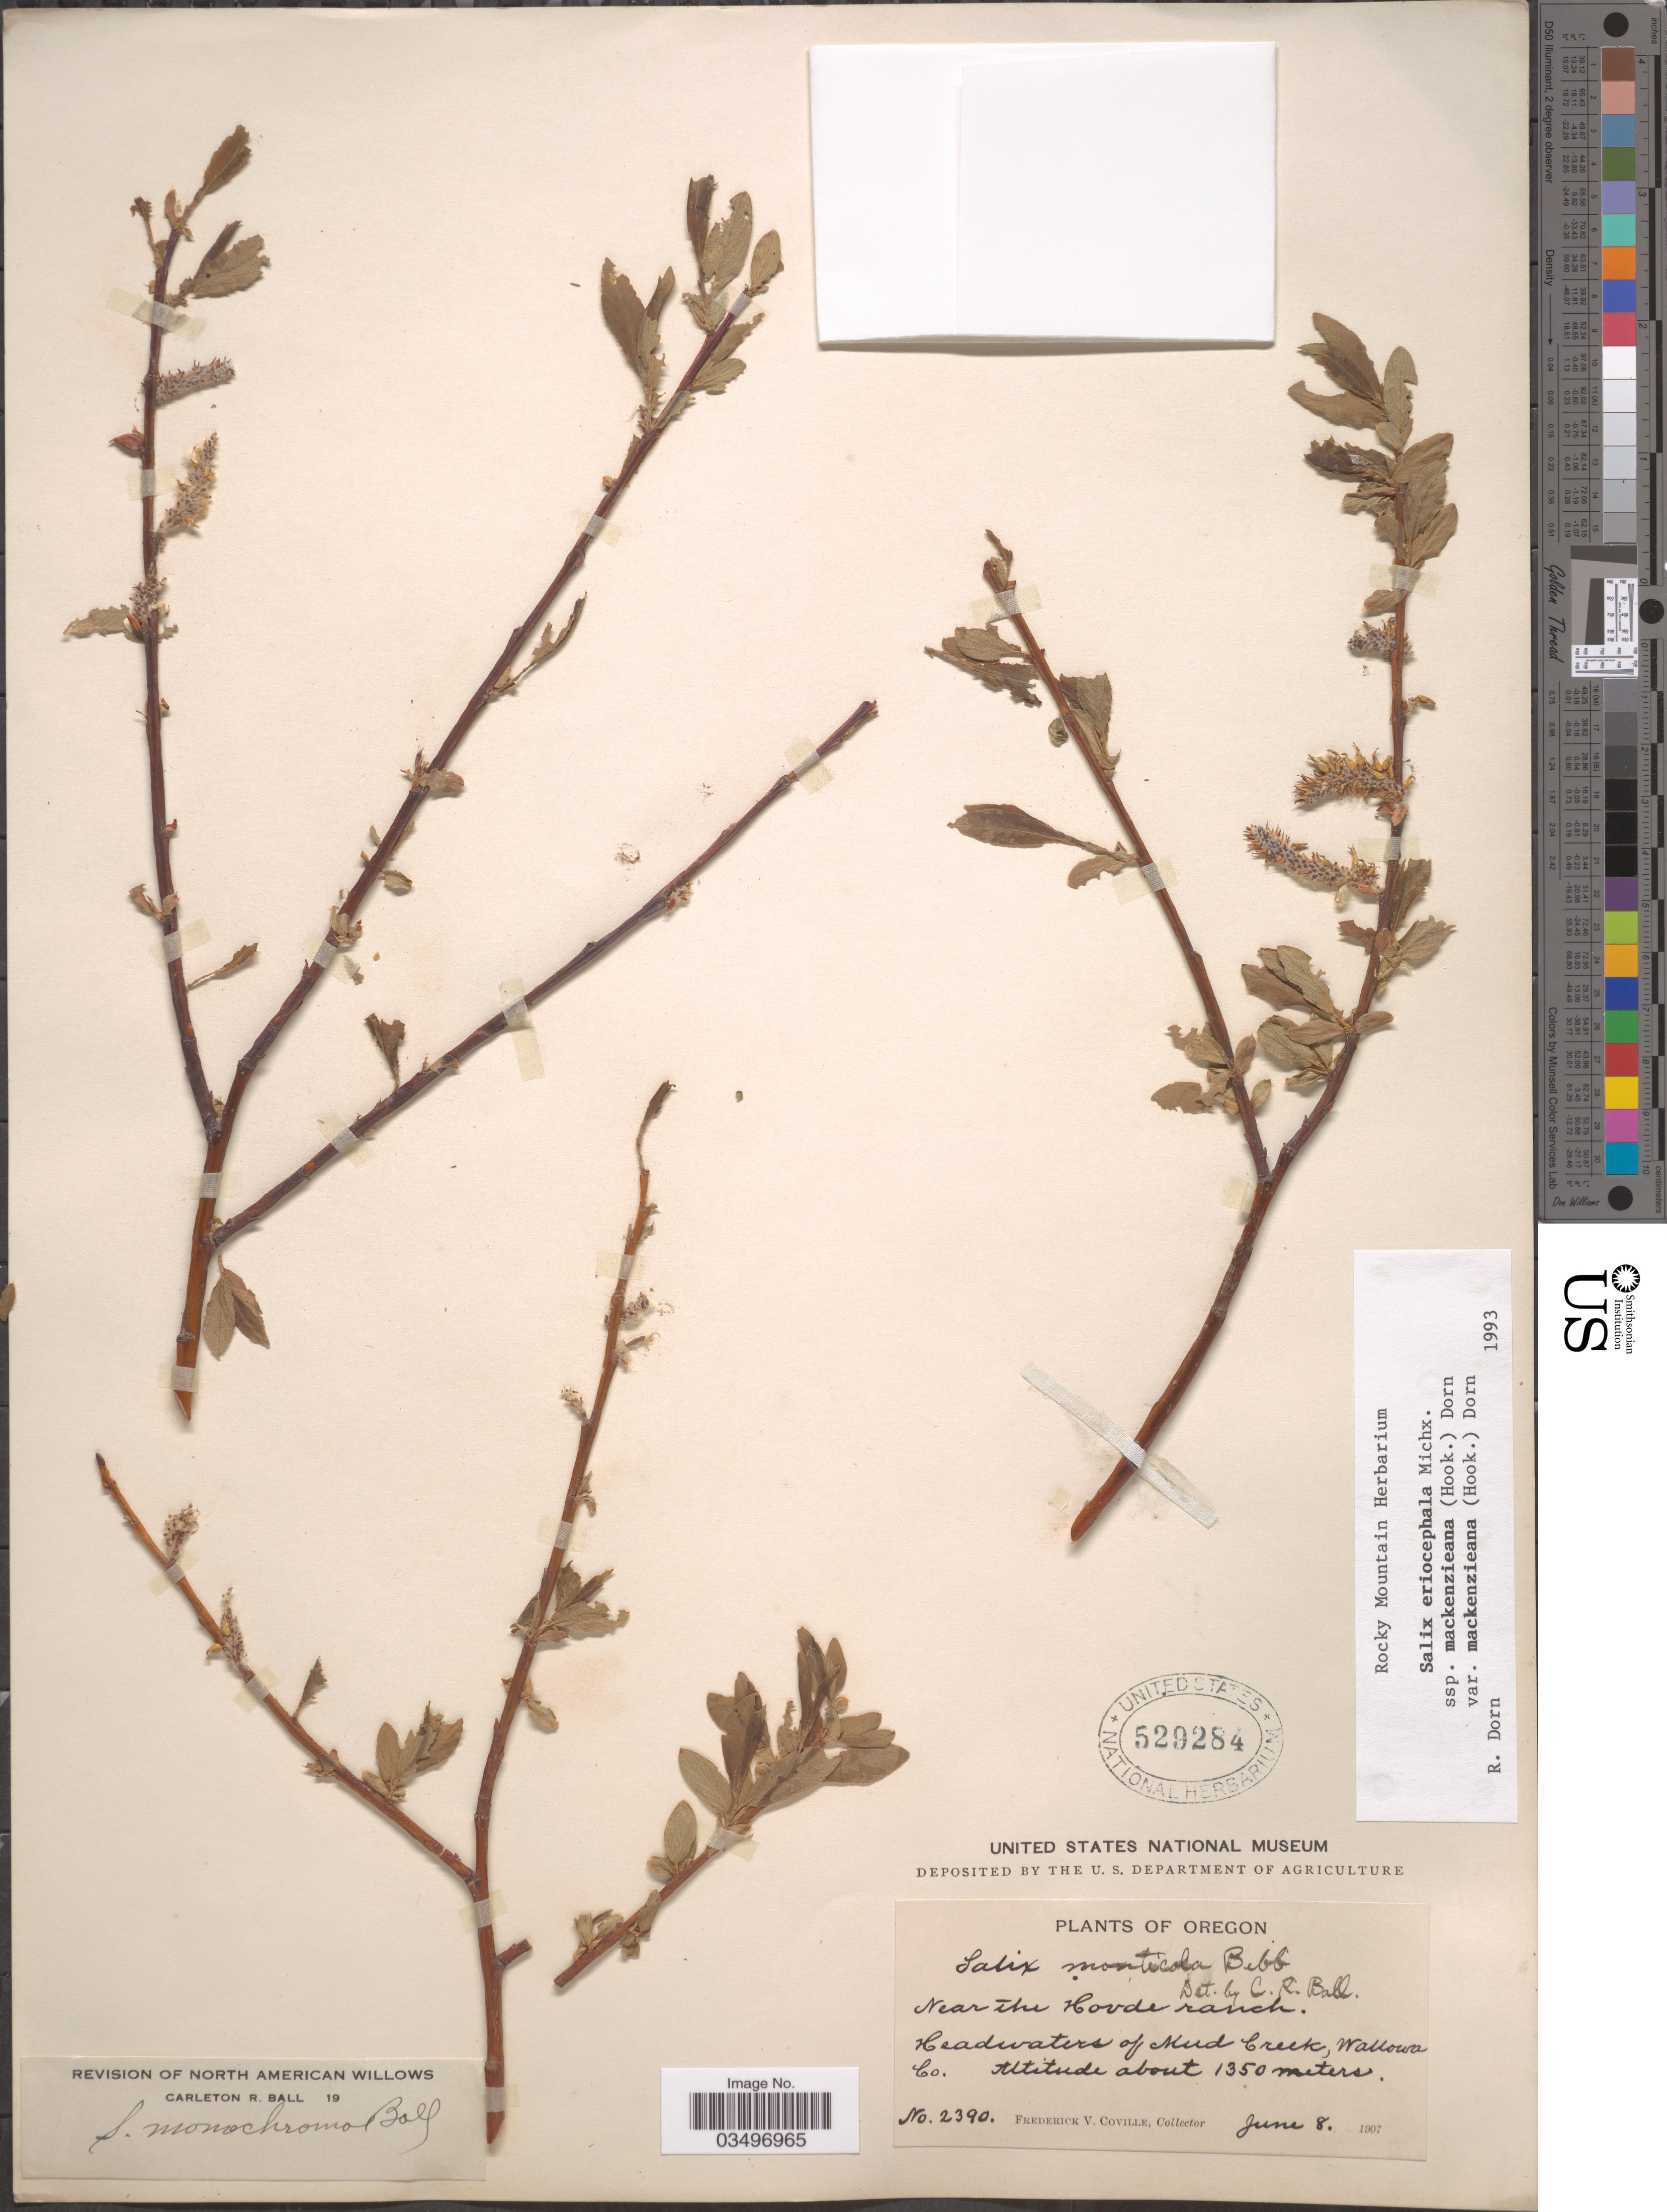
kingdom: Plantae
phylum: Tracheophyta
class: Magnoliopsida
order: Malpighiales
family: Salicaceae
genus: Salix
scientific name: Salix eriocephala var. mackenzieana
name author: (Hook.) Dorn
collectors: F. V. Coville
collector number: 2390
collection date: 1907-06-08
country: United States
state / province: Oregon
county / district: Wallowa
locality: Near the Hovde ranch. Headwaters of Mud Creek, Wallowa Co.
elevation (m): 1350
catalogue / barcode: US 529284